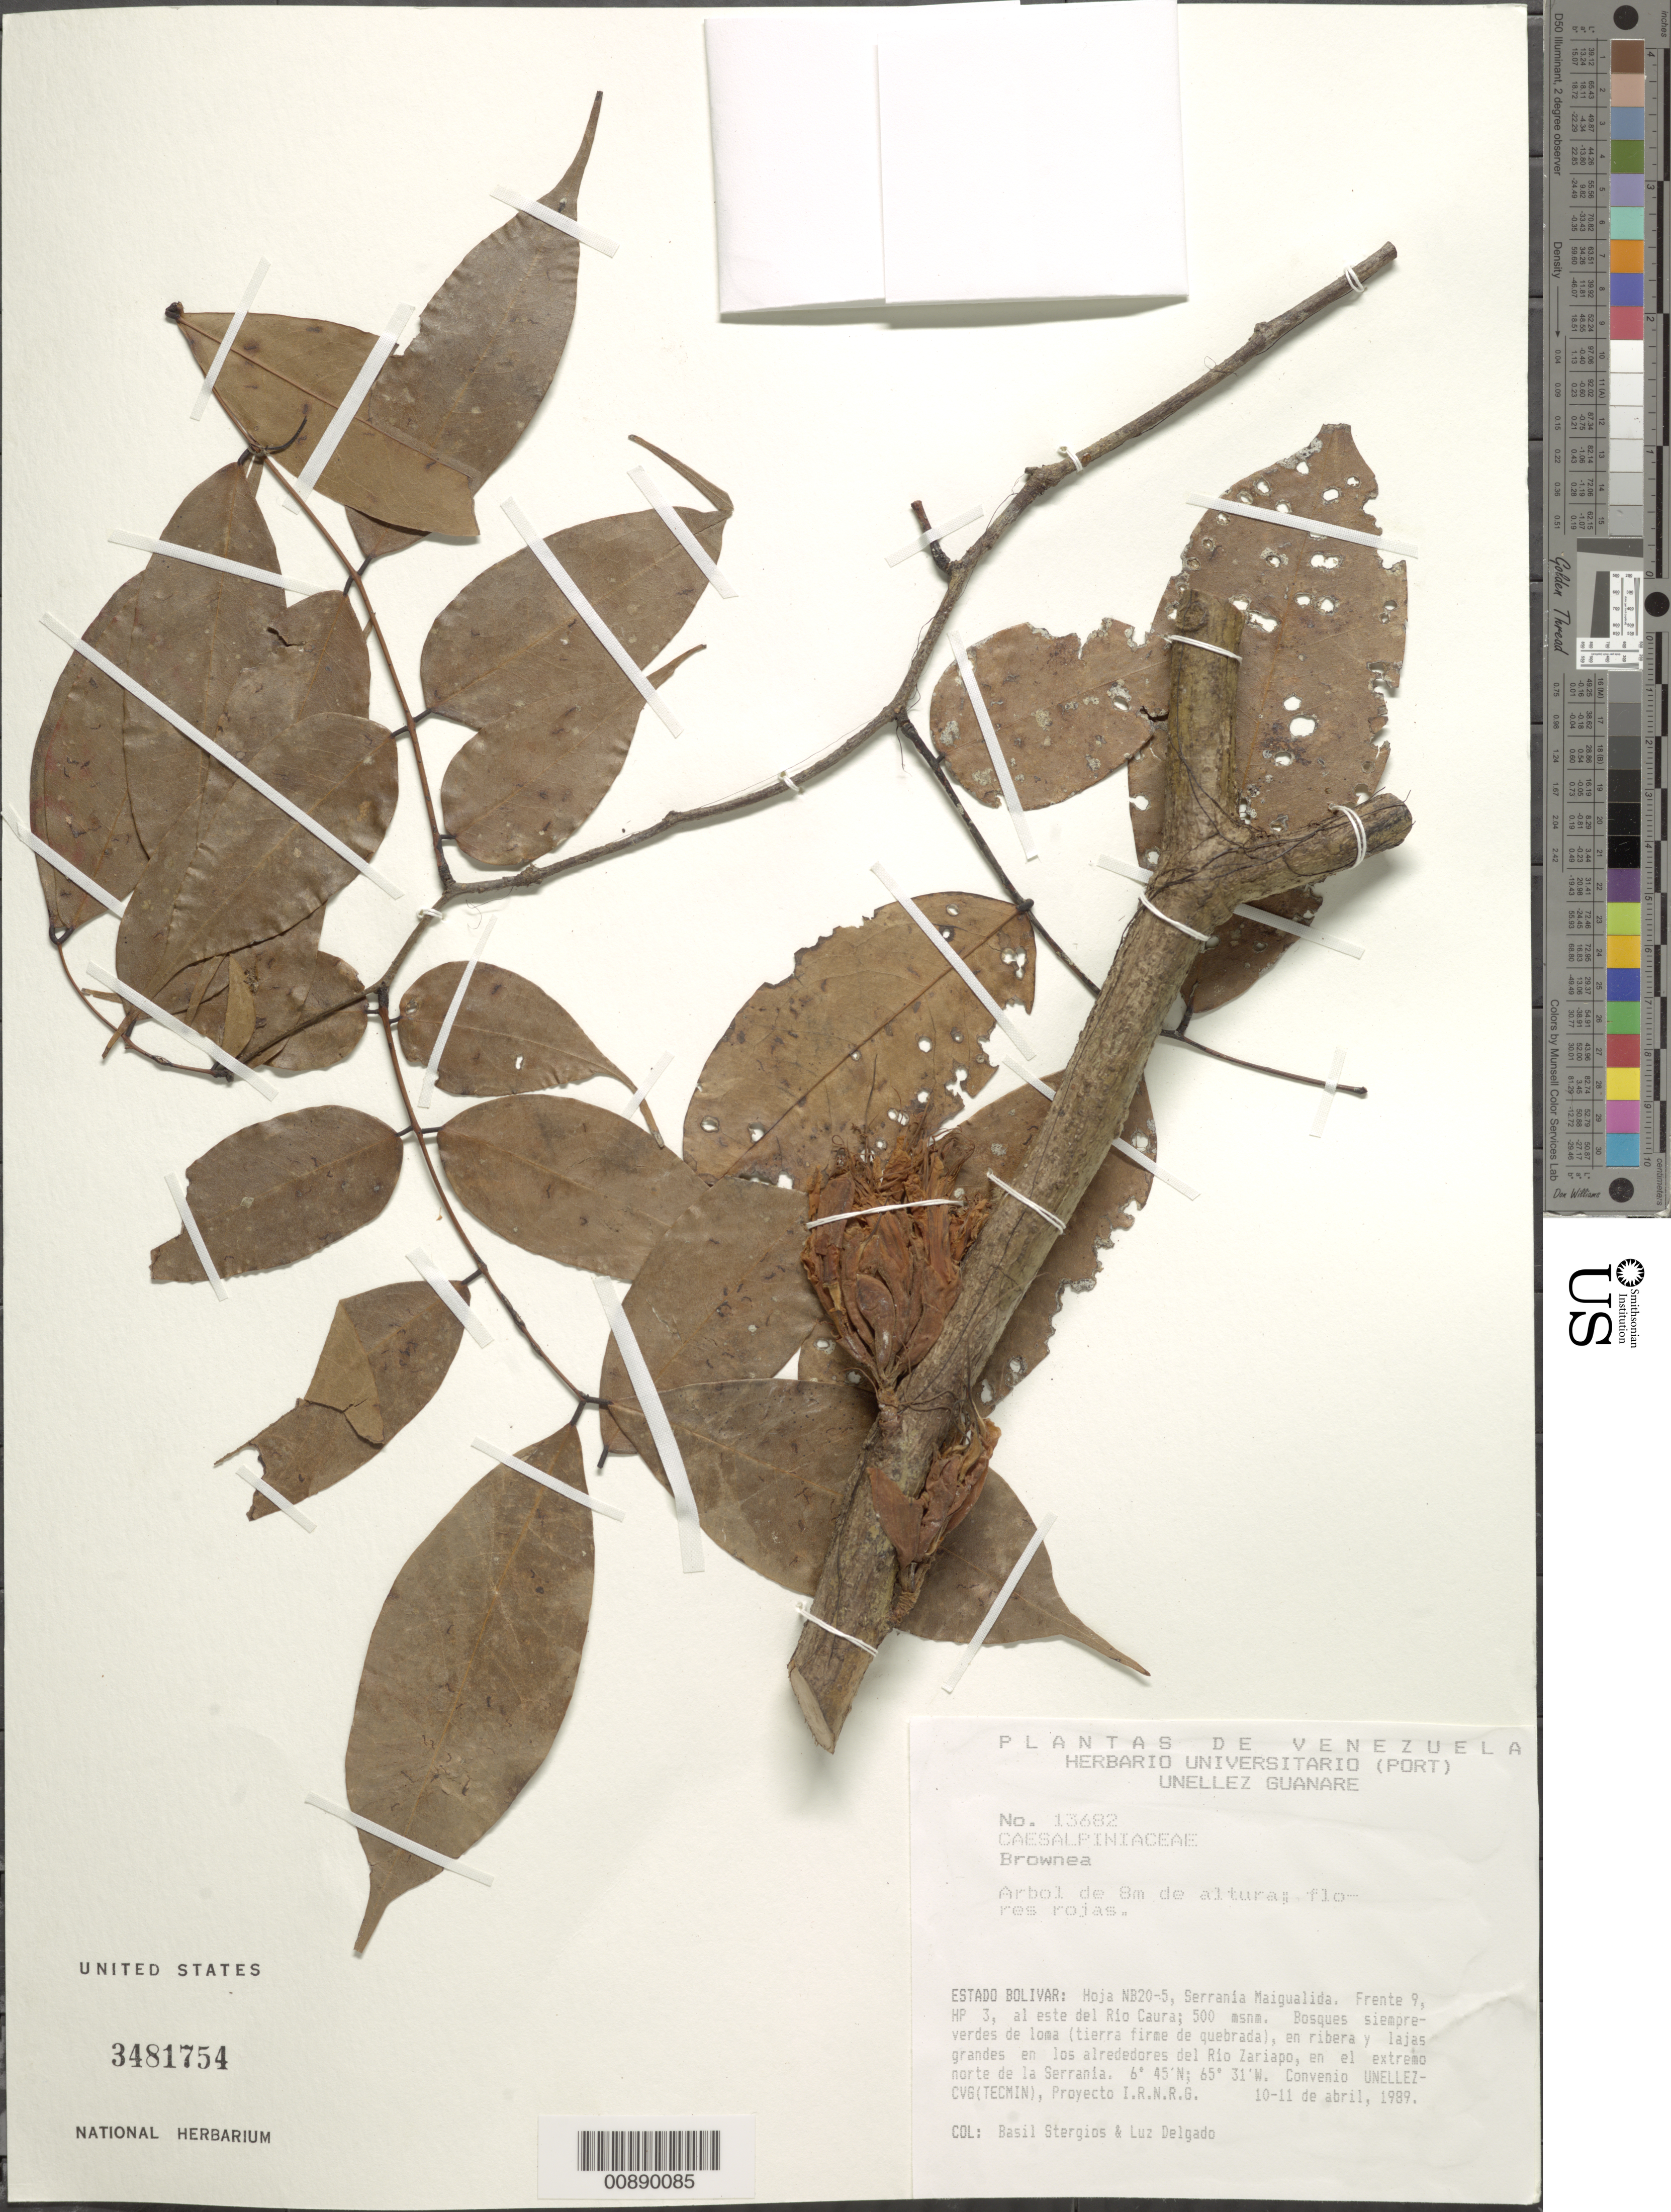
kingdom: Plantae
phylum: Tracheophyta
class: Magnoliopsida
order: Fabales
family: Fabaceae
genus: Brownea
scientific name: Brownea sp.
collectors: B. G. Stergios & L. Delgado V.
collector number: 13682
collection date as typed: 10-Apr-89 to 11-Apr-89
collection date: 1989-04-10/1989-04-11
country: Venezuela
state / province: Bolívar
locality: Serrania Maigualida, E del río Caura, alrededores del río Zariapo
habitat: Bosques siempre-verdes de loma (tierra firme de quebrade), en ribera y lajas grandes en los alrededores del río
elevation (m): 500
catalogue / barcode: US 3481754